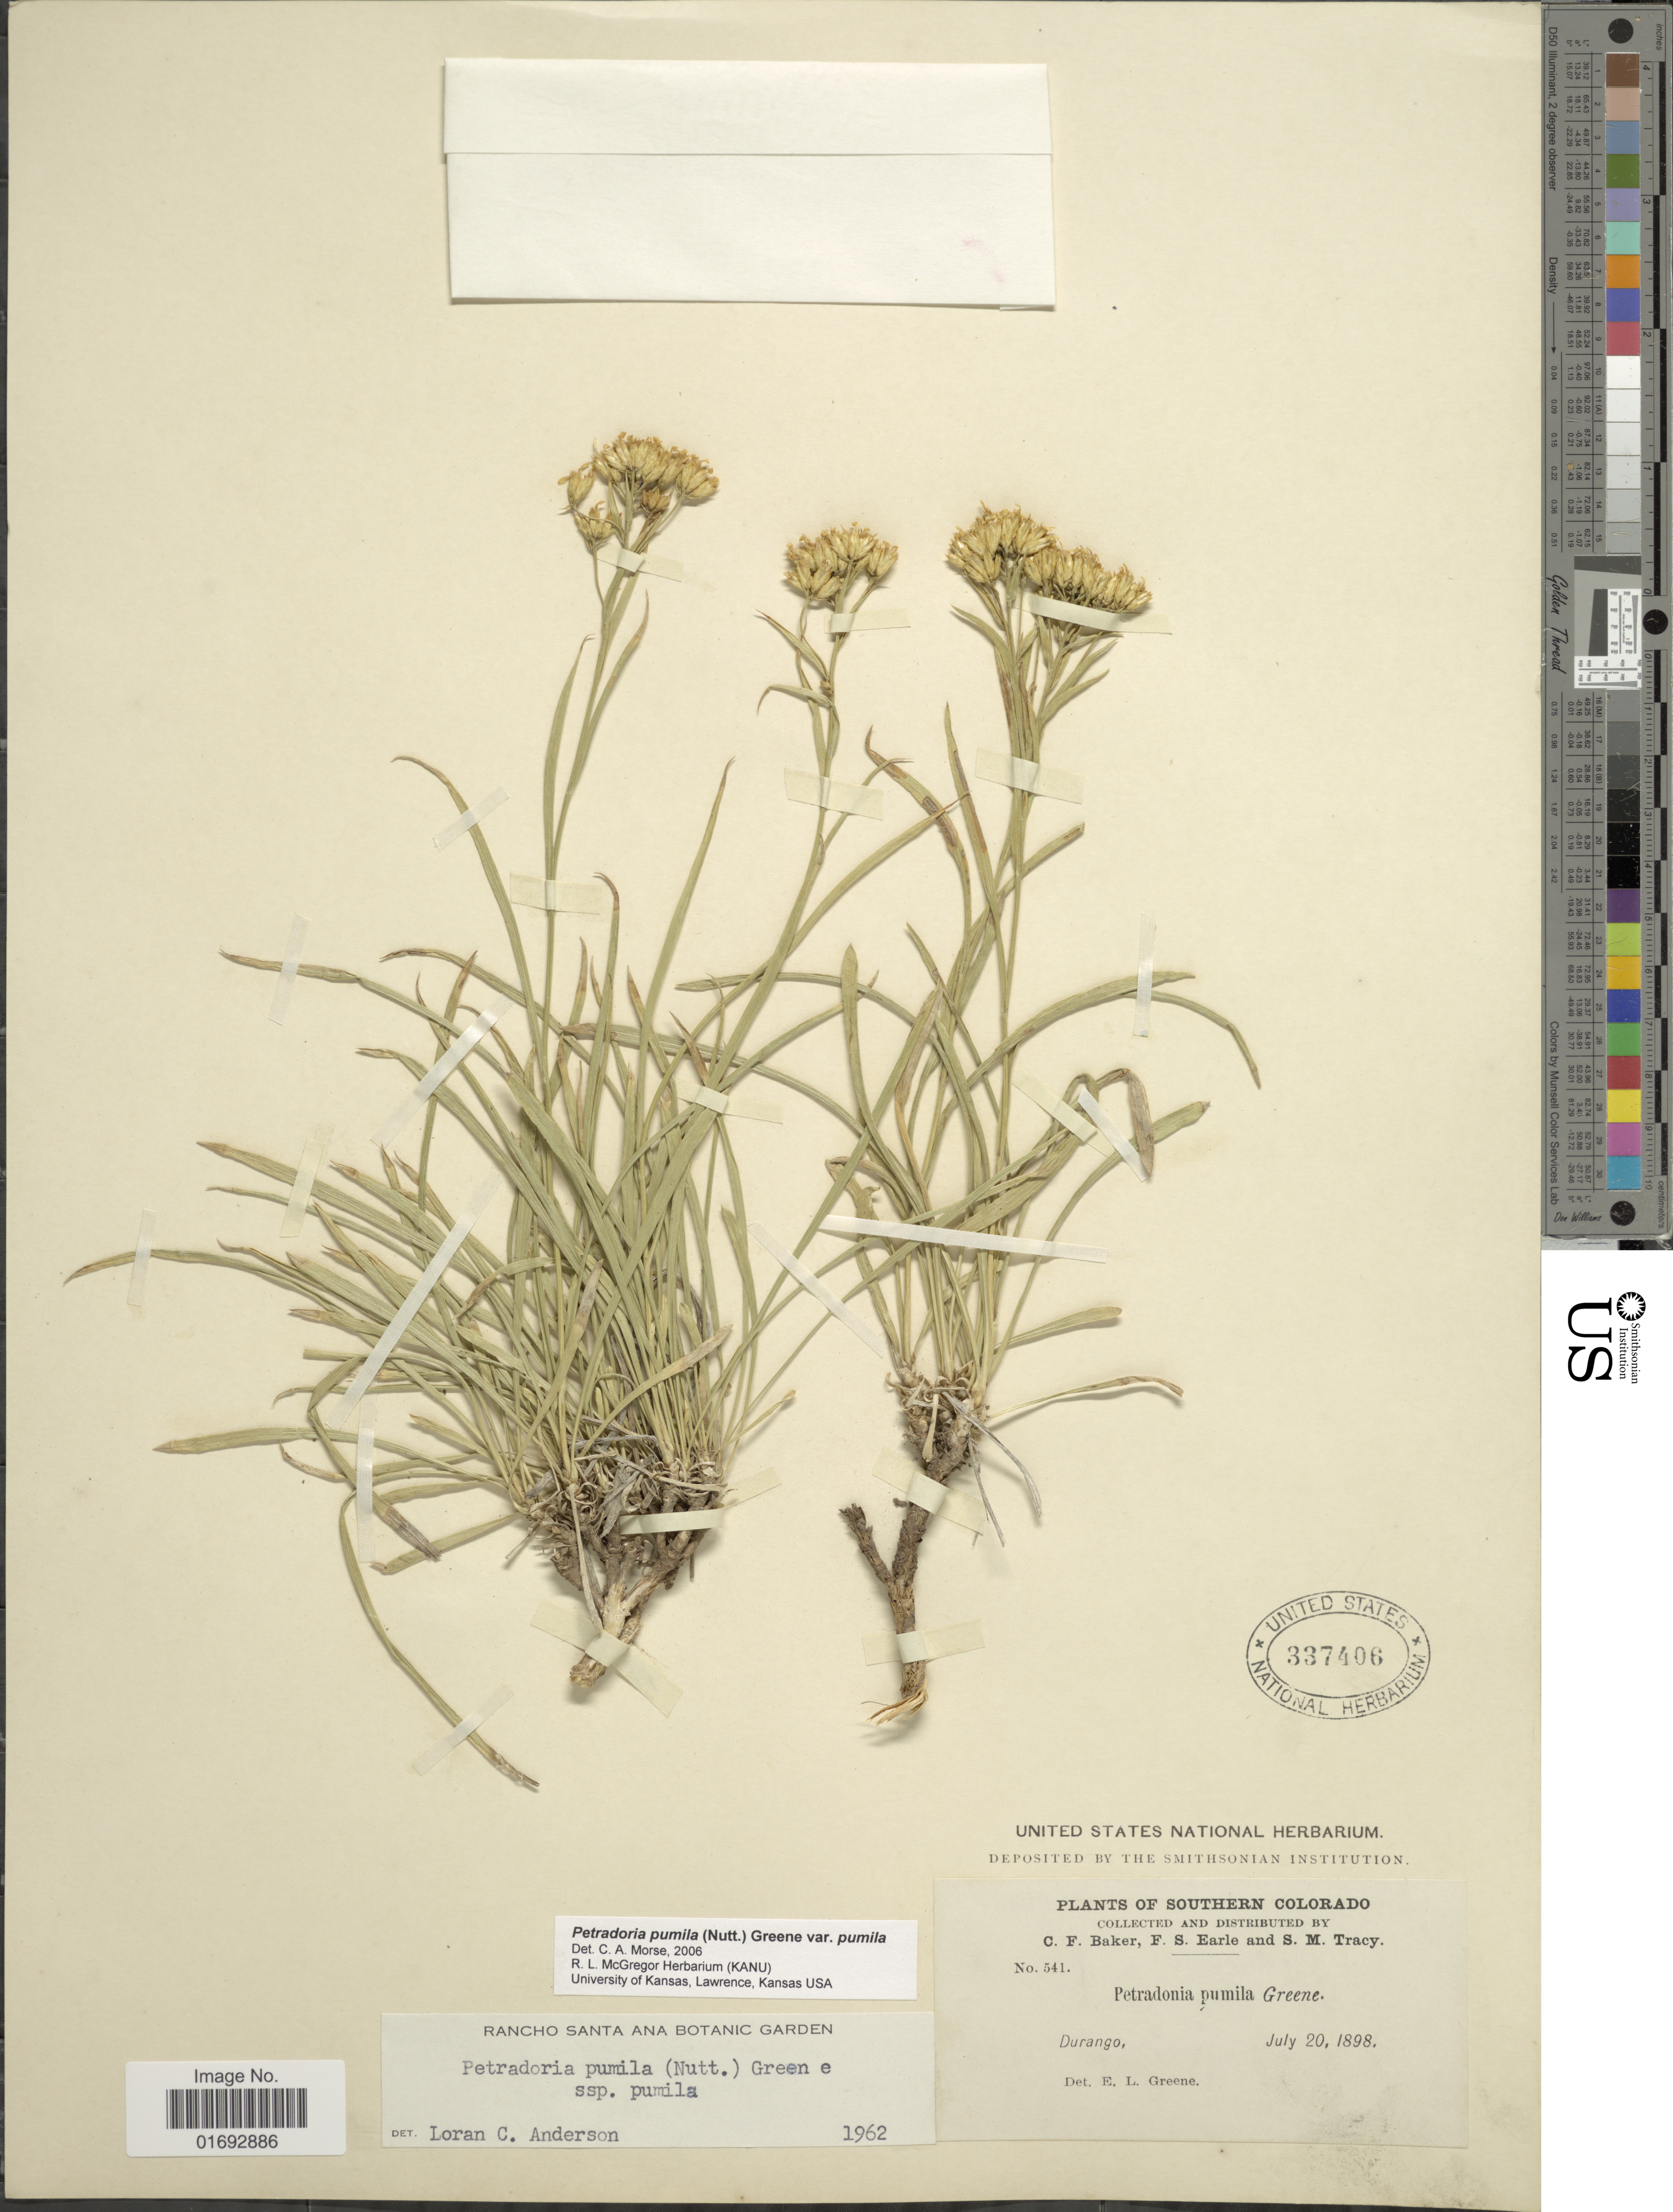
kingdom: Plantae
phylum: Tracheophyta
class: Magnoliopsida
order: Asterales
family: Asteraceae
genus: Petradoria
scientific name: Petradoria pumila subsp. pumila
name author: (Nutt.) Greene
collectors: C. F. Baker, F. S. Earle & S. M. Tracy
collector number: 541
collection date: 1898-07-20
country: United States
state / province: Colorado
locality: Southern Colorado, Durango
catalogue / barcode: US 337406